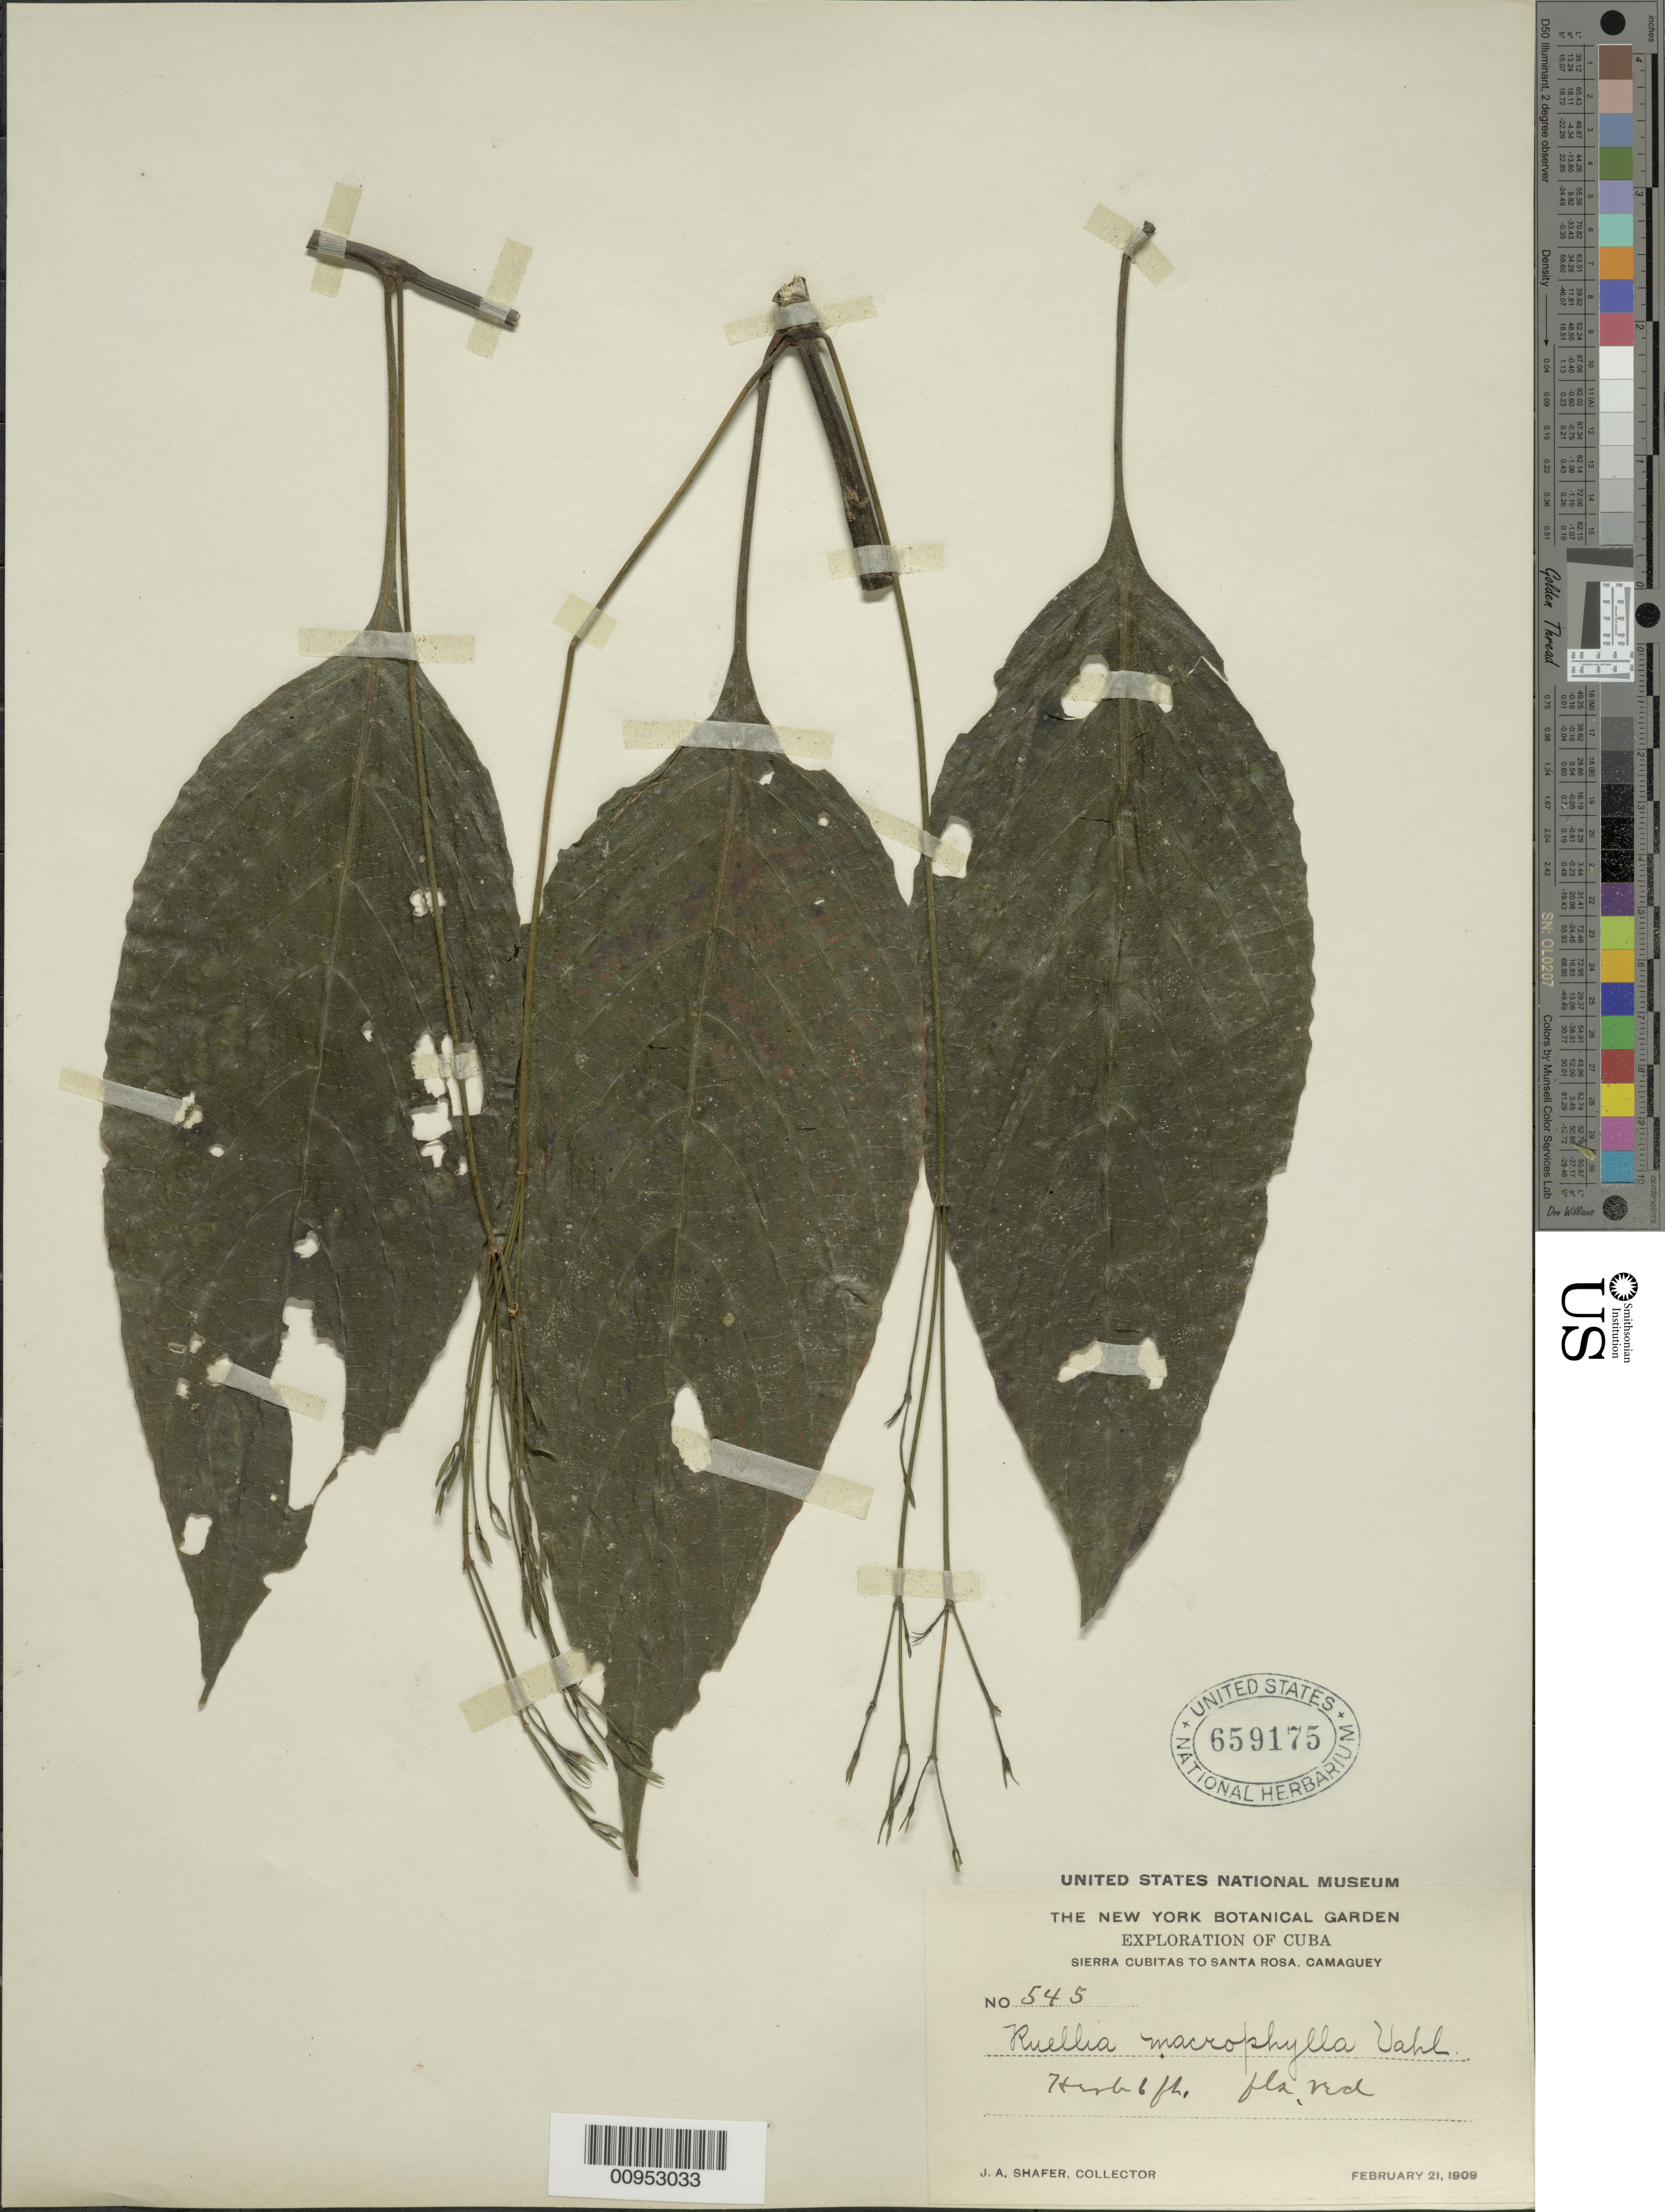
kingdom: Plantae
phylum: Tracheophyta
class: Magnoliopsida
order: Lamiales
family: Acanthaceae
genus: Ruellia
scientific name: Ruellia macrophylla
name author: Vahl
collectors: J. A. Shafer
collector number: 545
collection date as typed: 21 Feb 1909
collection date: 1909-02-21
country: Cuba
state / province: Camagüey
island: Cuba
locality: Sierra Cubitas to Santa Rosa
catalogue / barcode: US 659175